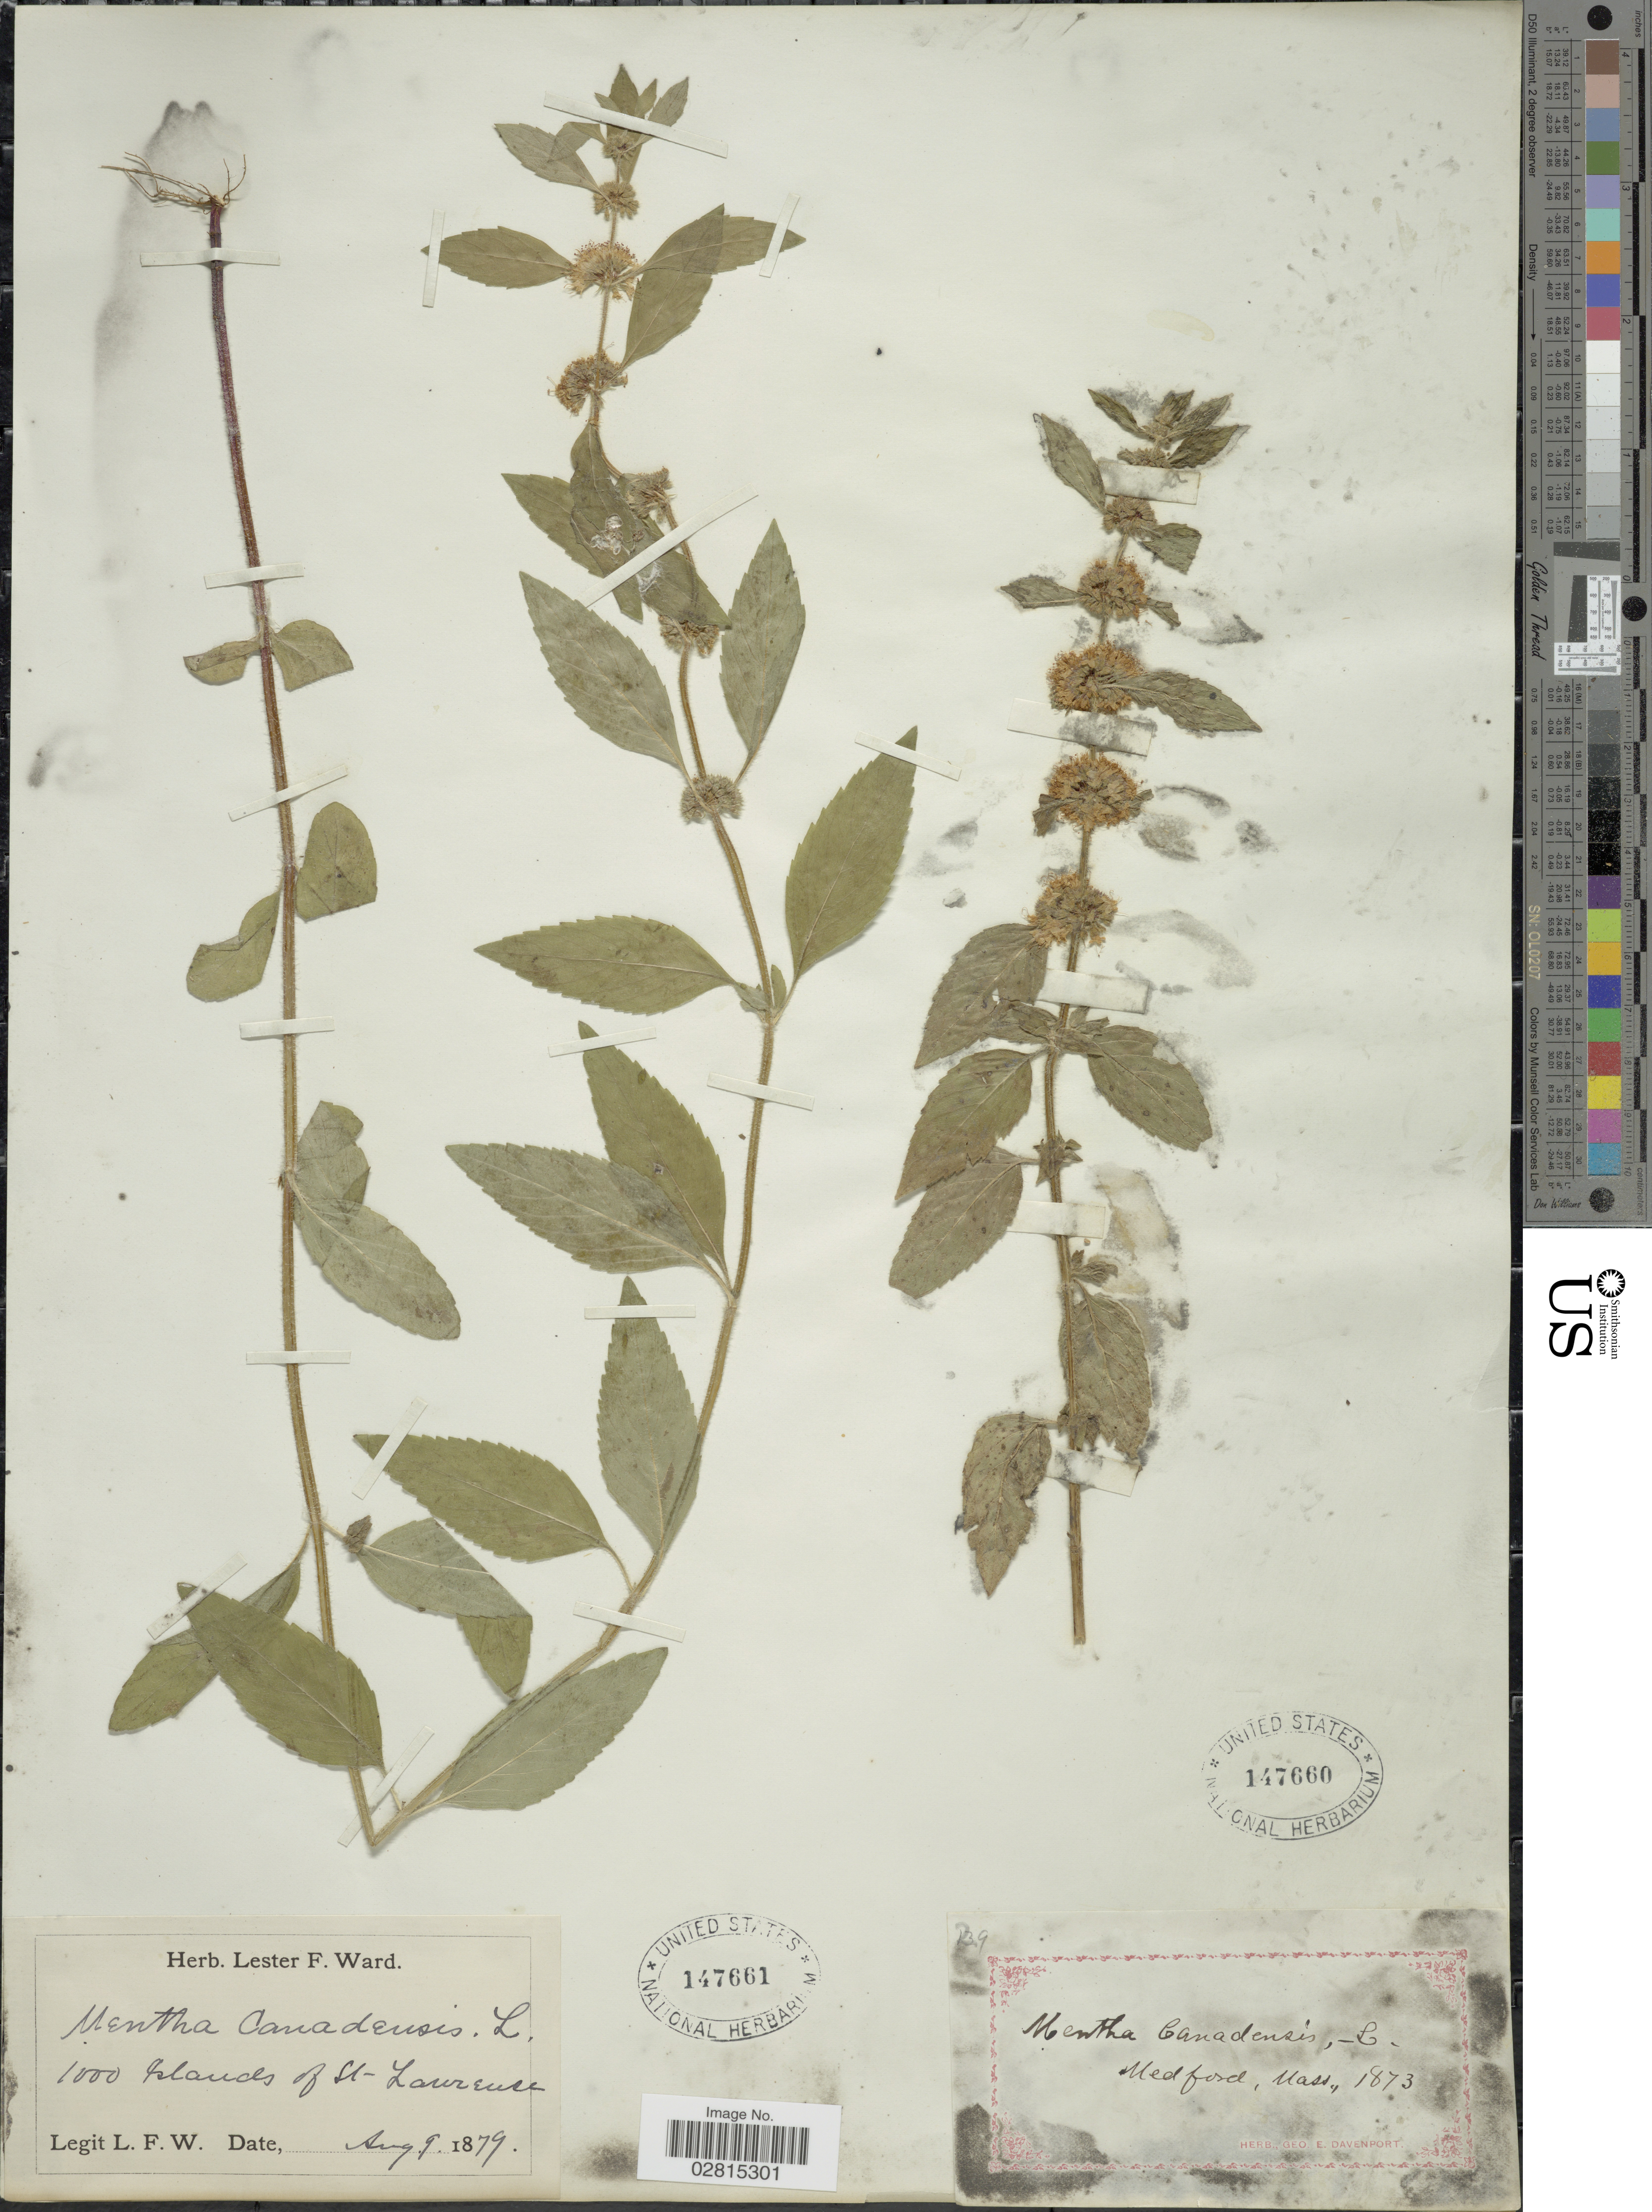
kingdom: Plantae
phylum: Tracheophyta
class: Magnoliopsida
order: Lamiales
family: Lamiaceae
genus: Mentha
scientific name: Mentha canadensis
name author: L.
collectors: L. F. Ward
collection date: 1879-08-09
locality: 1000 Islands of St. Lawrence.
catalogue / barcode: US 147661-2